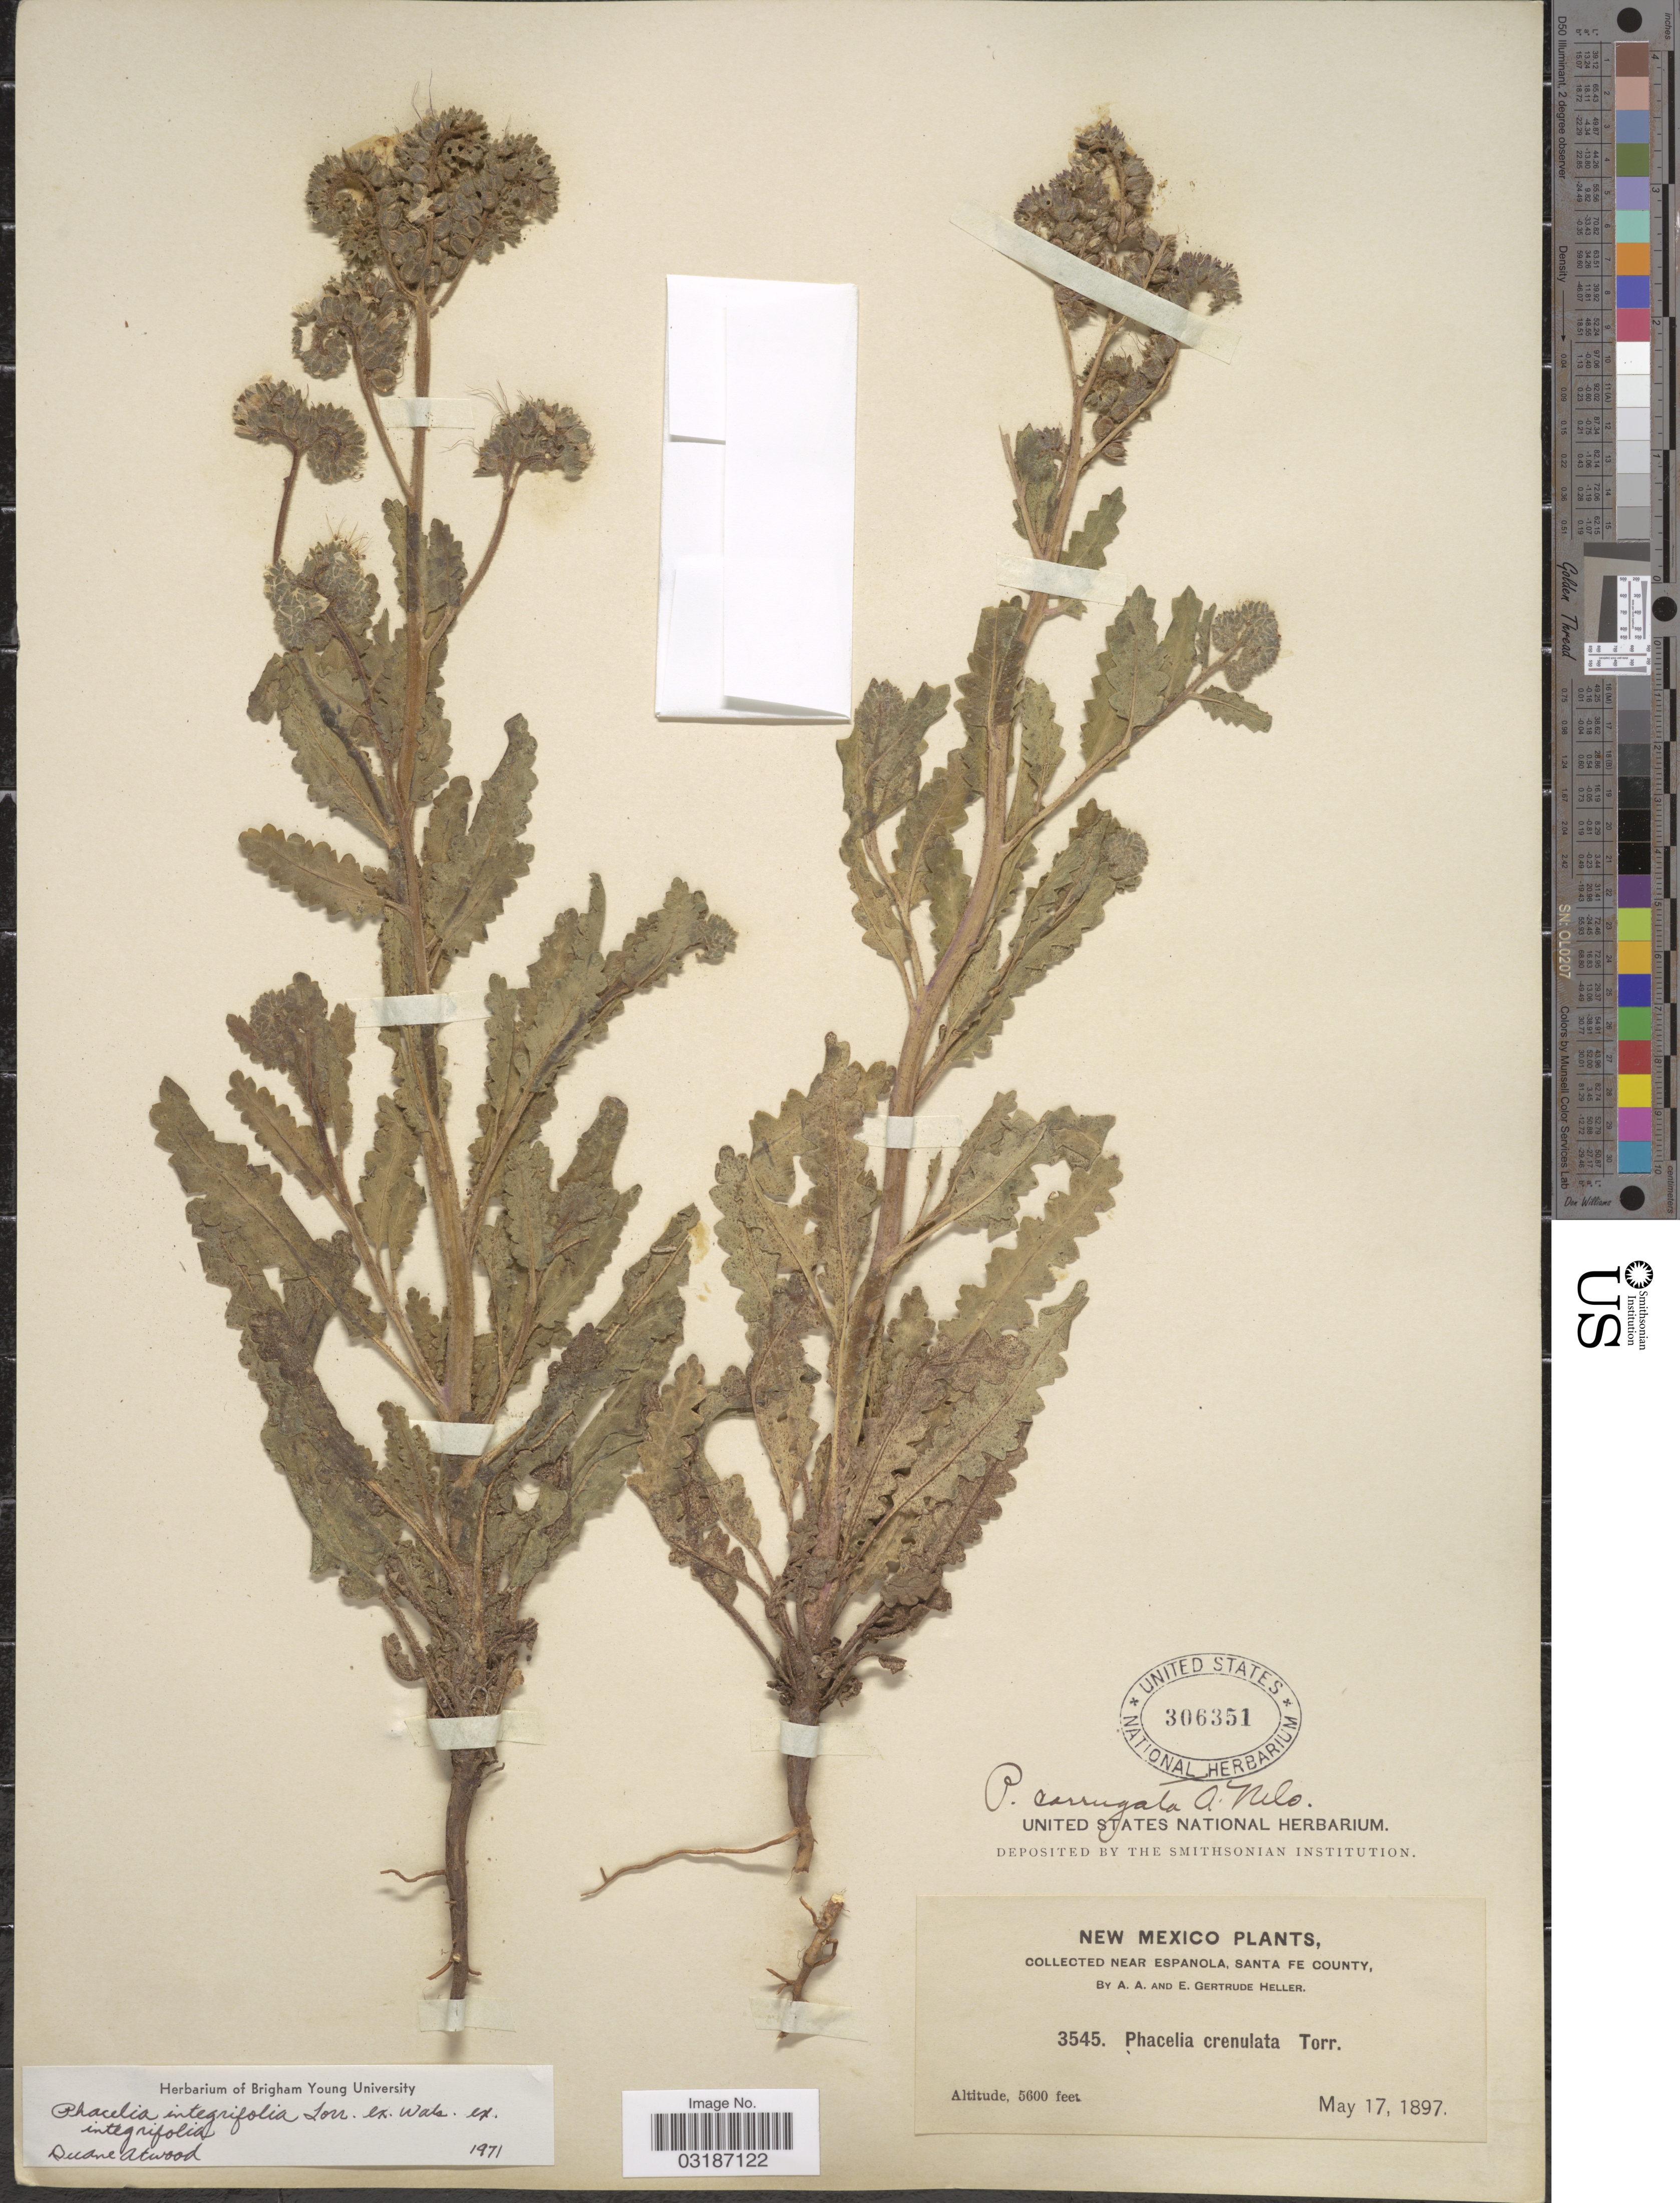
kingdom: Plantae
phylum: Tracheophyta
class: Magnoliopsida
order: Boraginales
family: Hydrophyllaceae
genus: Phacelia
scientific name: Phacelia integrifolia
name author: Torr.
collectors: A. A. Heller & E. G. Heller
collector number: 3545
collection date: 1897-05-17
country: United States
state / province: New Mexico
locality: Near Espanola, Santa Fe County.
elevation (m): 1707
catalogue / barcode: US 306351